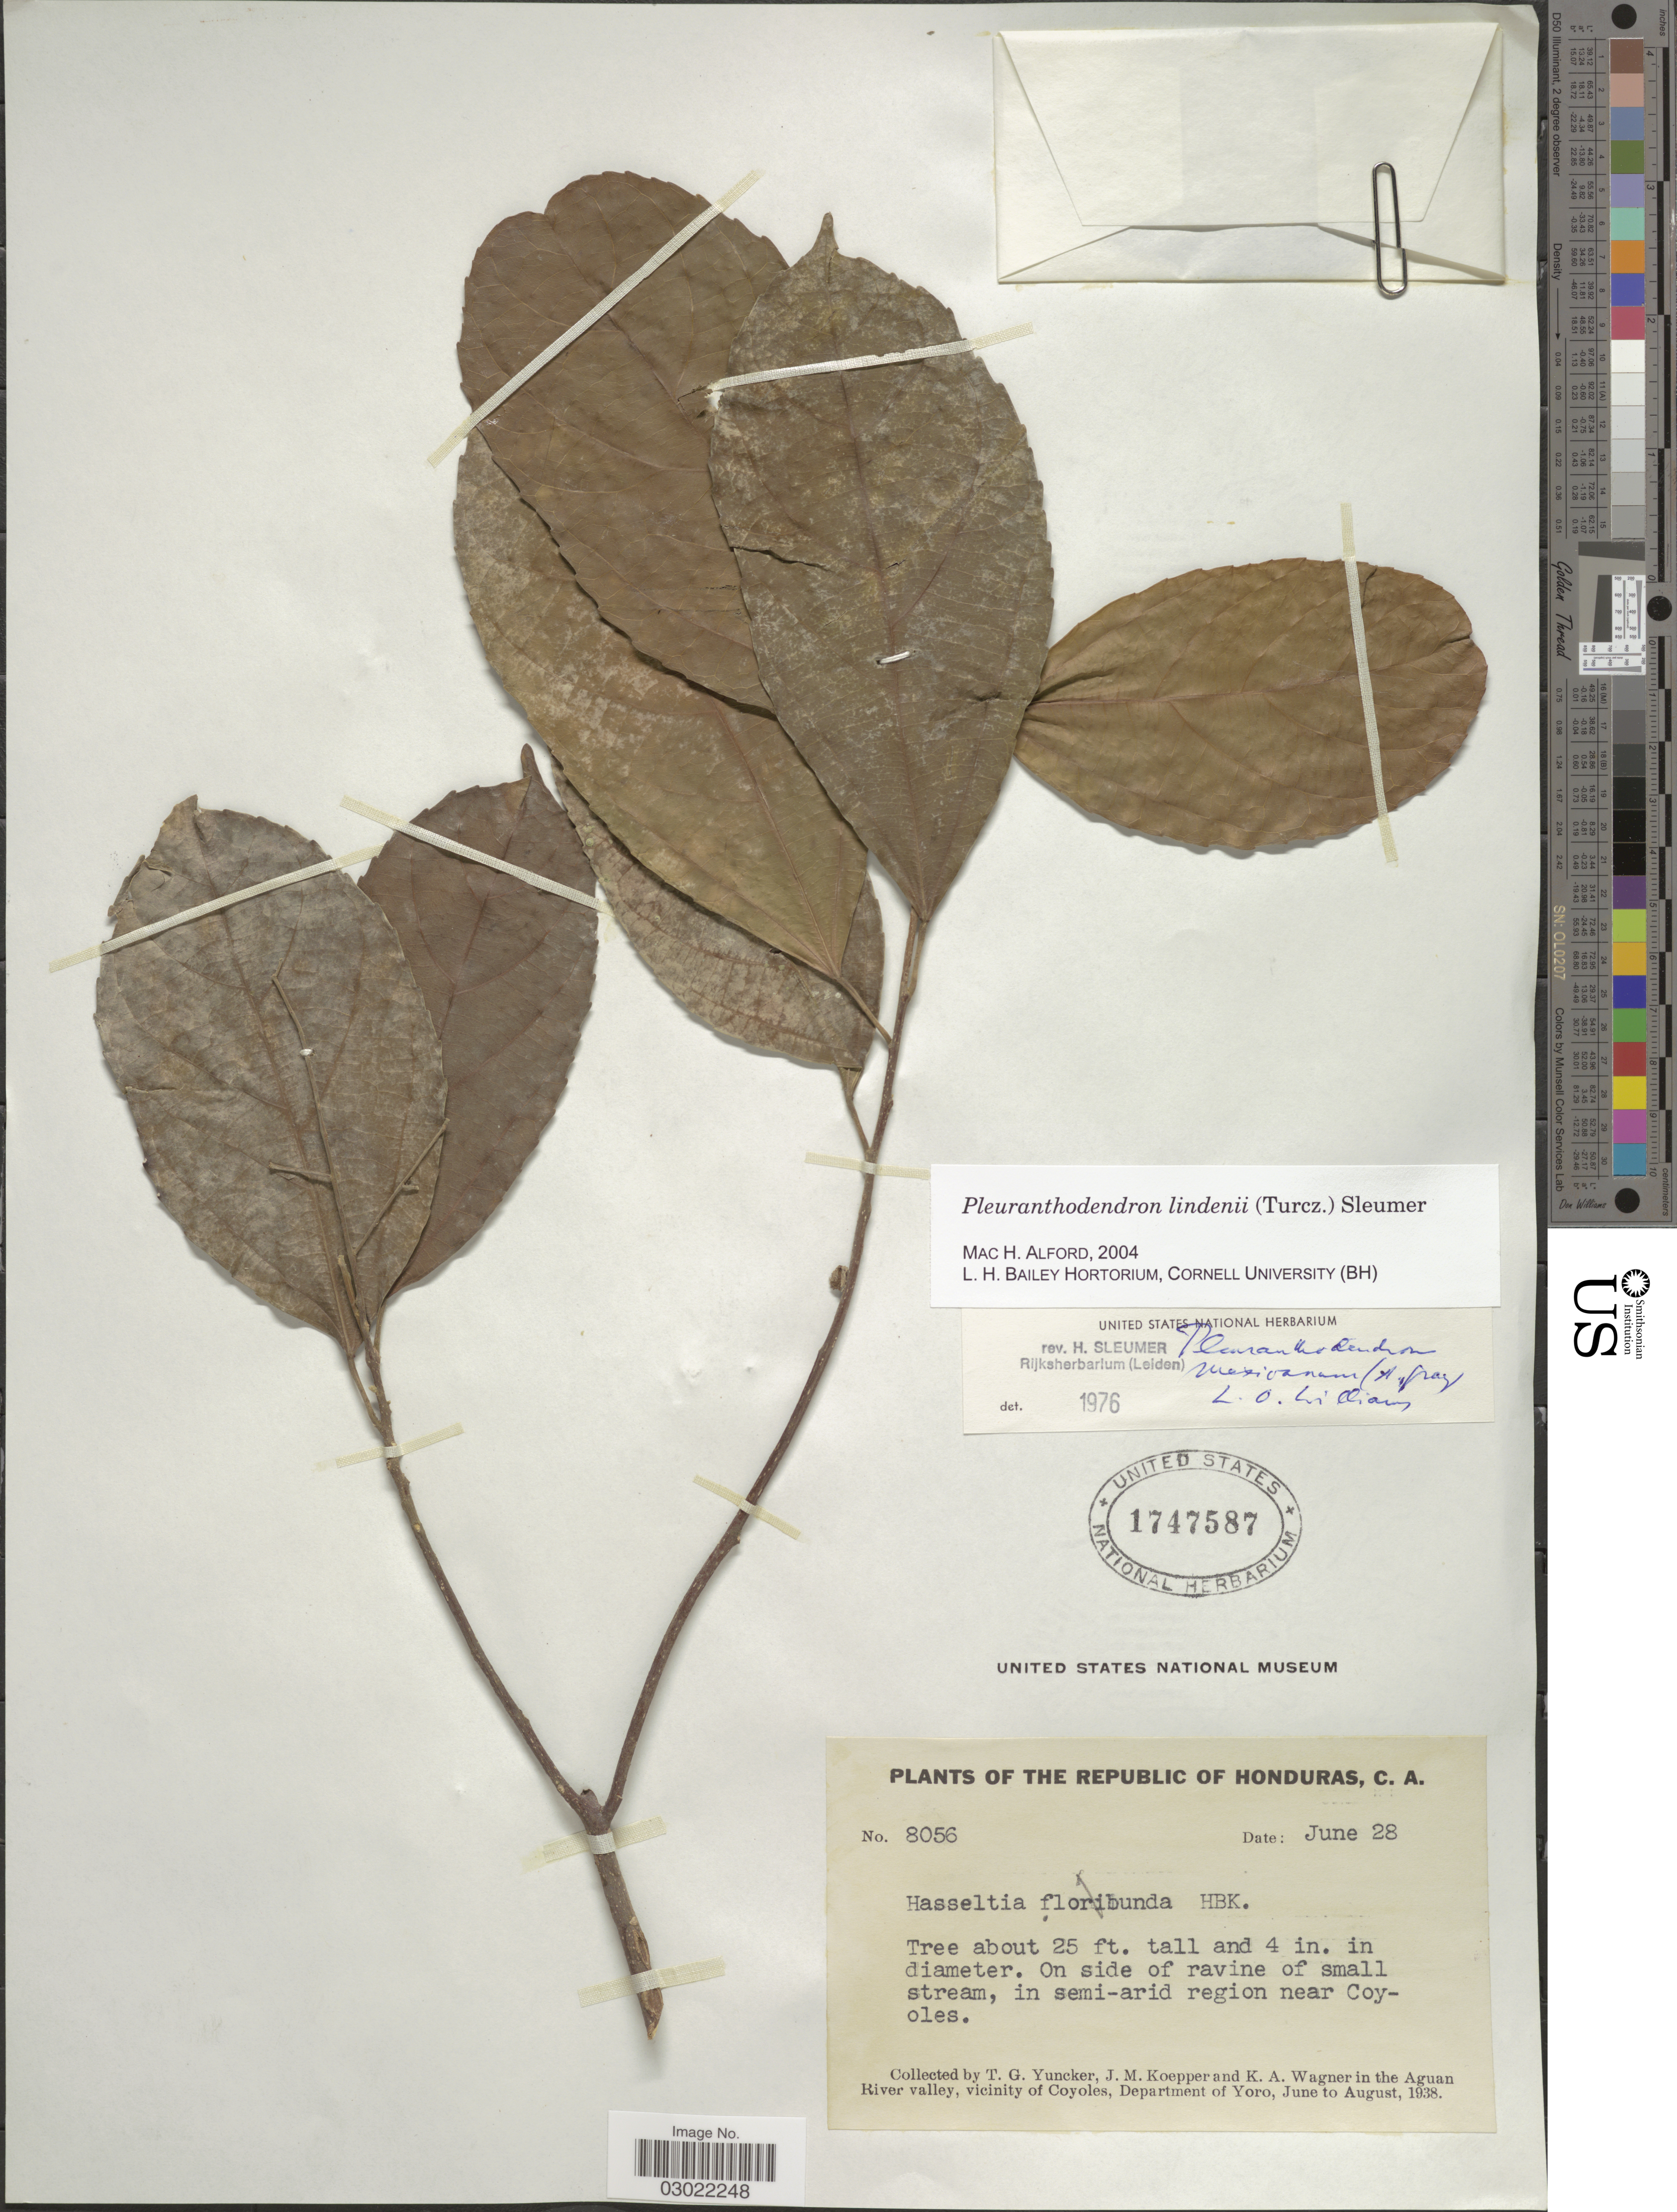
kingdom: Plantae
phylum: Tracheophyta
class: Magnoliopsida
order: Malpighiales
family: Salicaceae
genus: Pleuranthodendron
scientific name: Pleuranthodendron lindenii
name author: (Turcz.) Sleumer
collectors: T. G. Yuncker, J. M. Koepper & K. A. Wagner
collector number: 8056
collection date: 1938-06-28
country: Honduras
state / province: Yoro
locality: In semi-arid region near Coyoles. In the Aguan River valley, vicinity of Coyoles, Department of Yoro.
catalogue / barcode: US 1747587